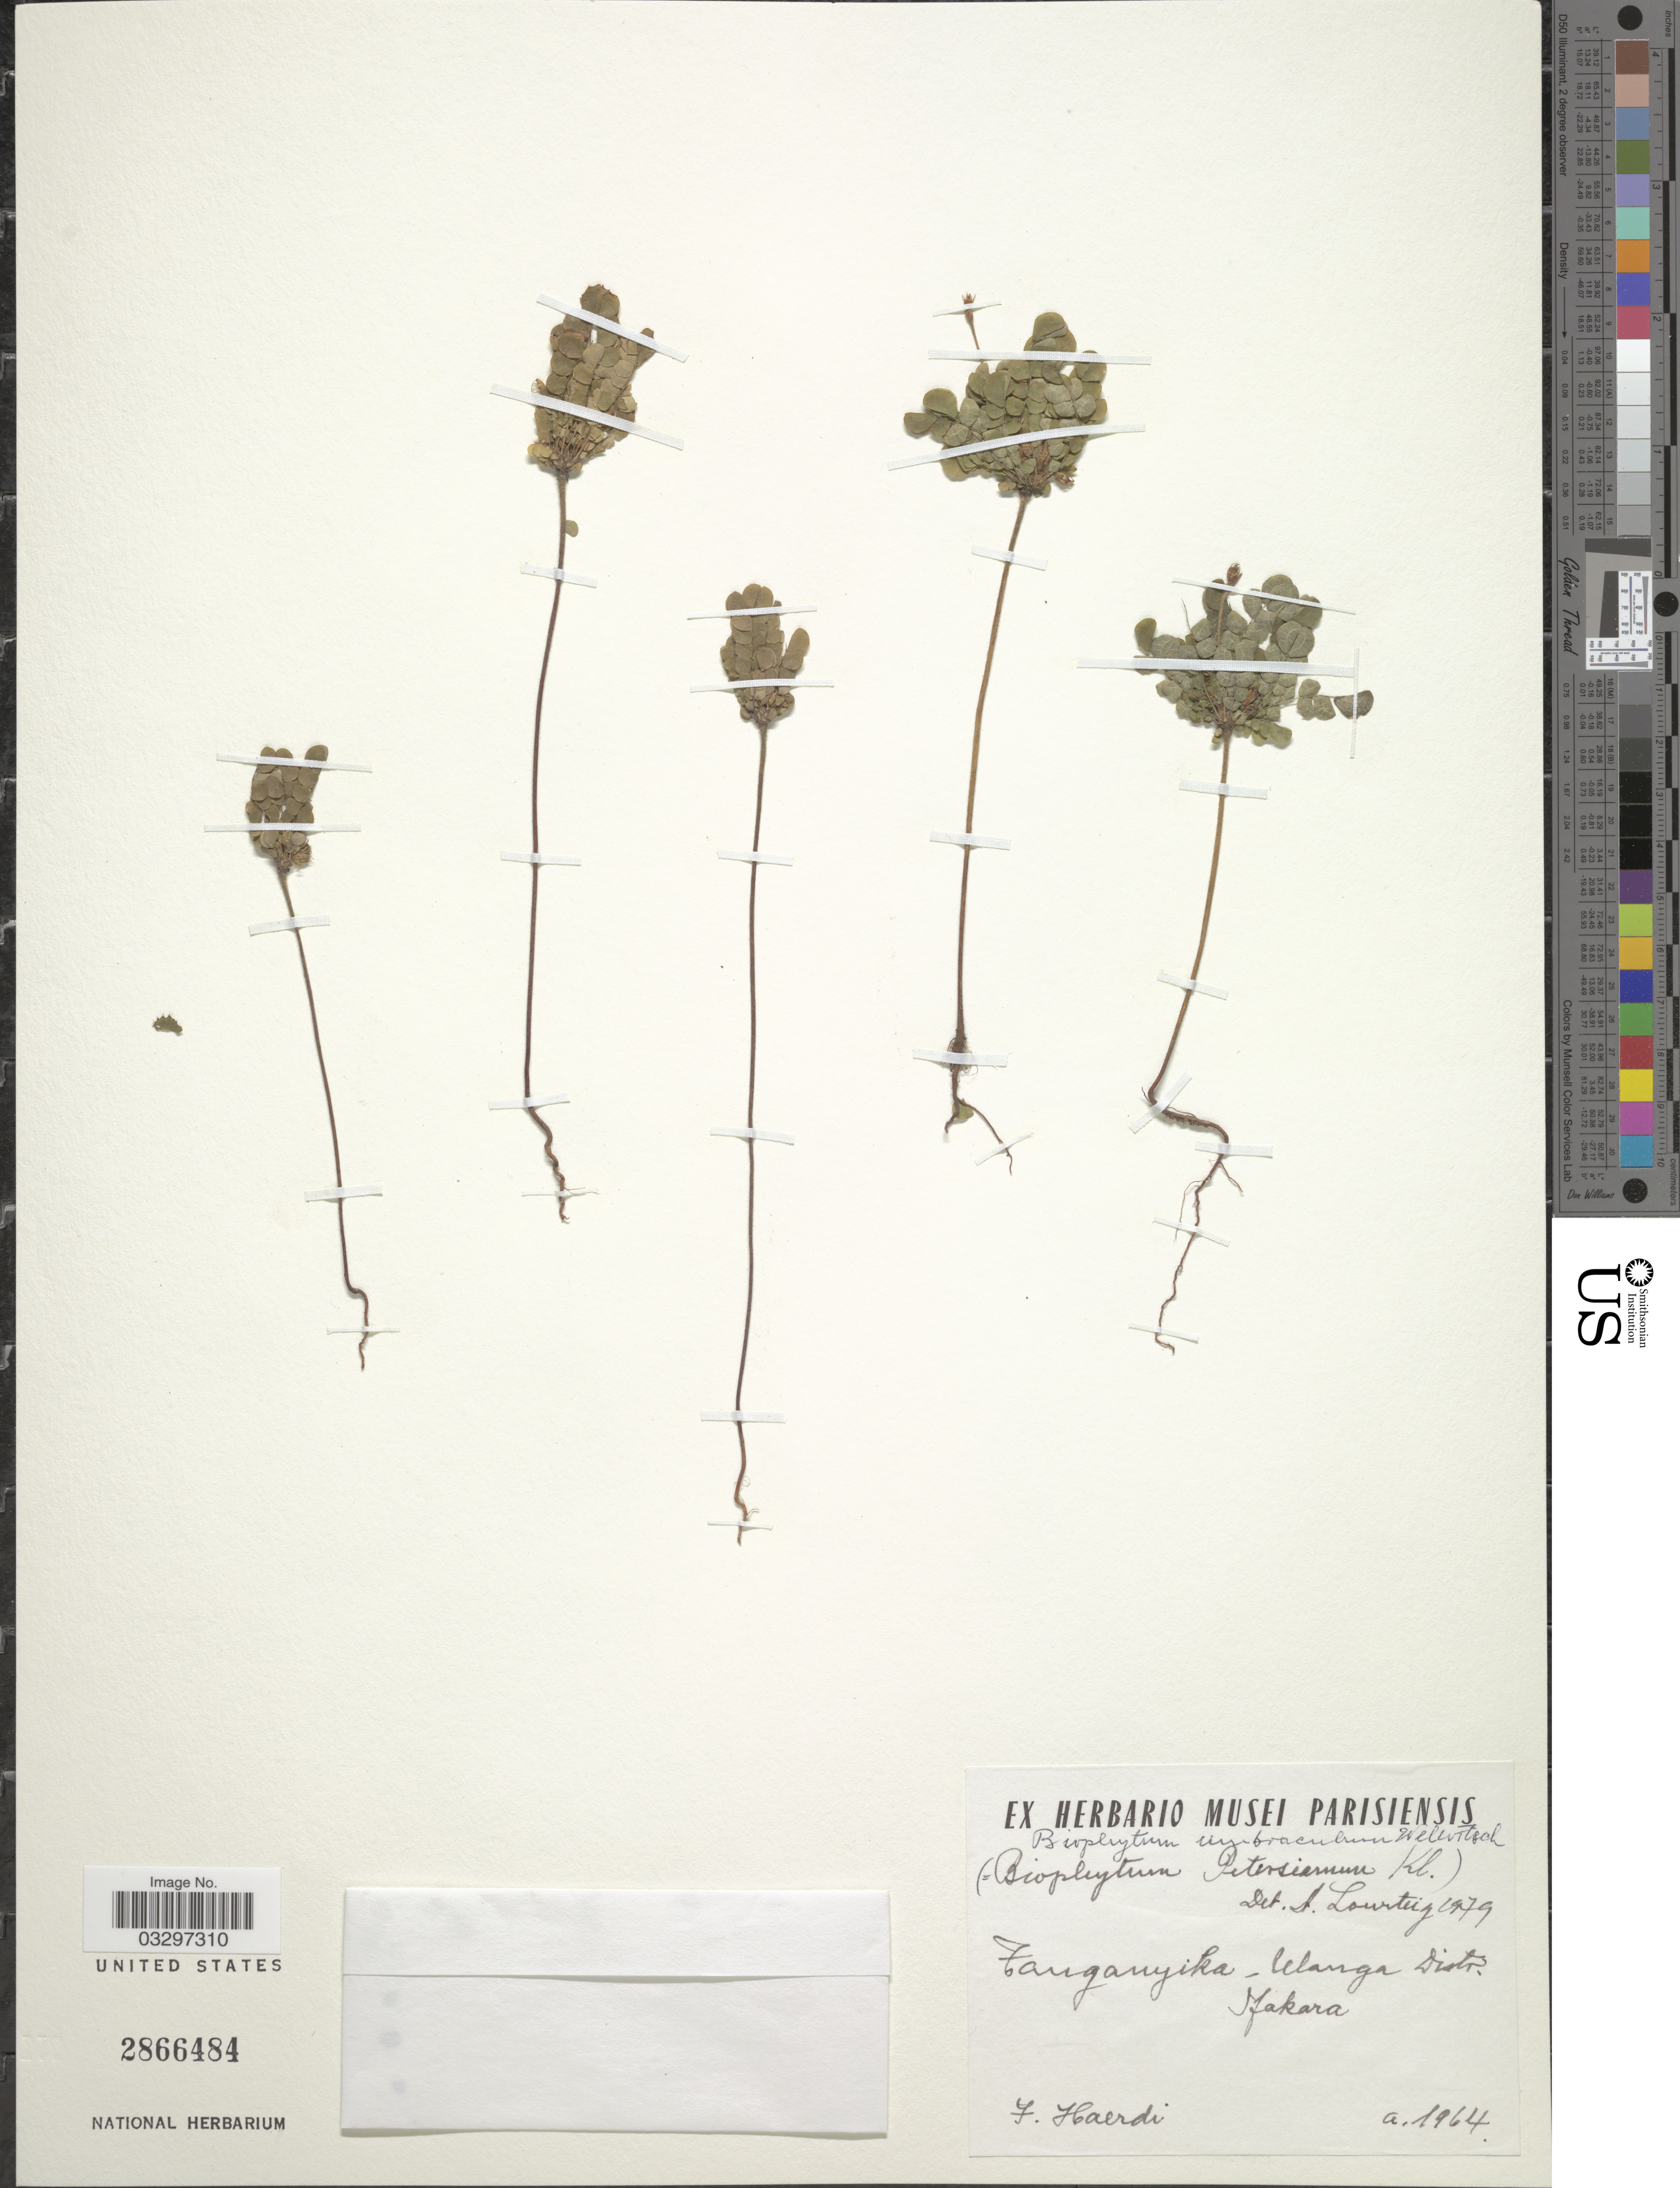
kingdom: Plantae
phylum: Tracheophyta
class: Magnoliopsida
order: Oxalidales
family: Oxalidaceae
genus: Biophytum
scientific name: Biophytum umbraculum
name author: Welw.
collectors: F. Haerdi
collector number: a1964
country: Tanzania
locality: Tanganyika-Ulanga Distr. Ifakara.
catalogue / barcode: US 2866484